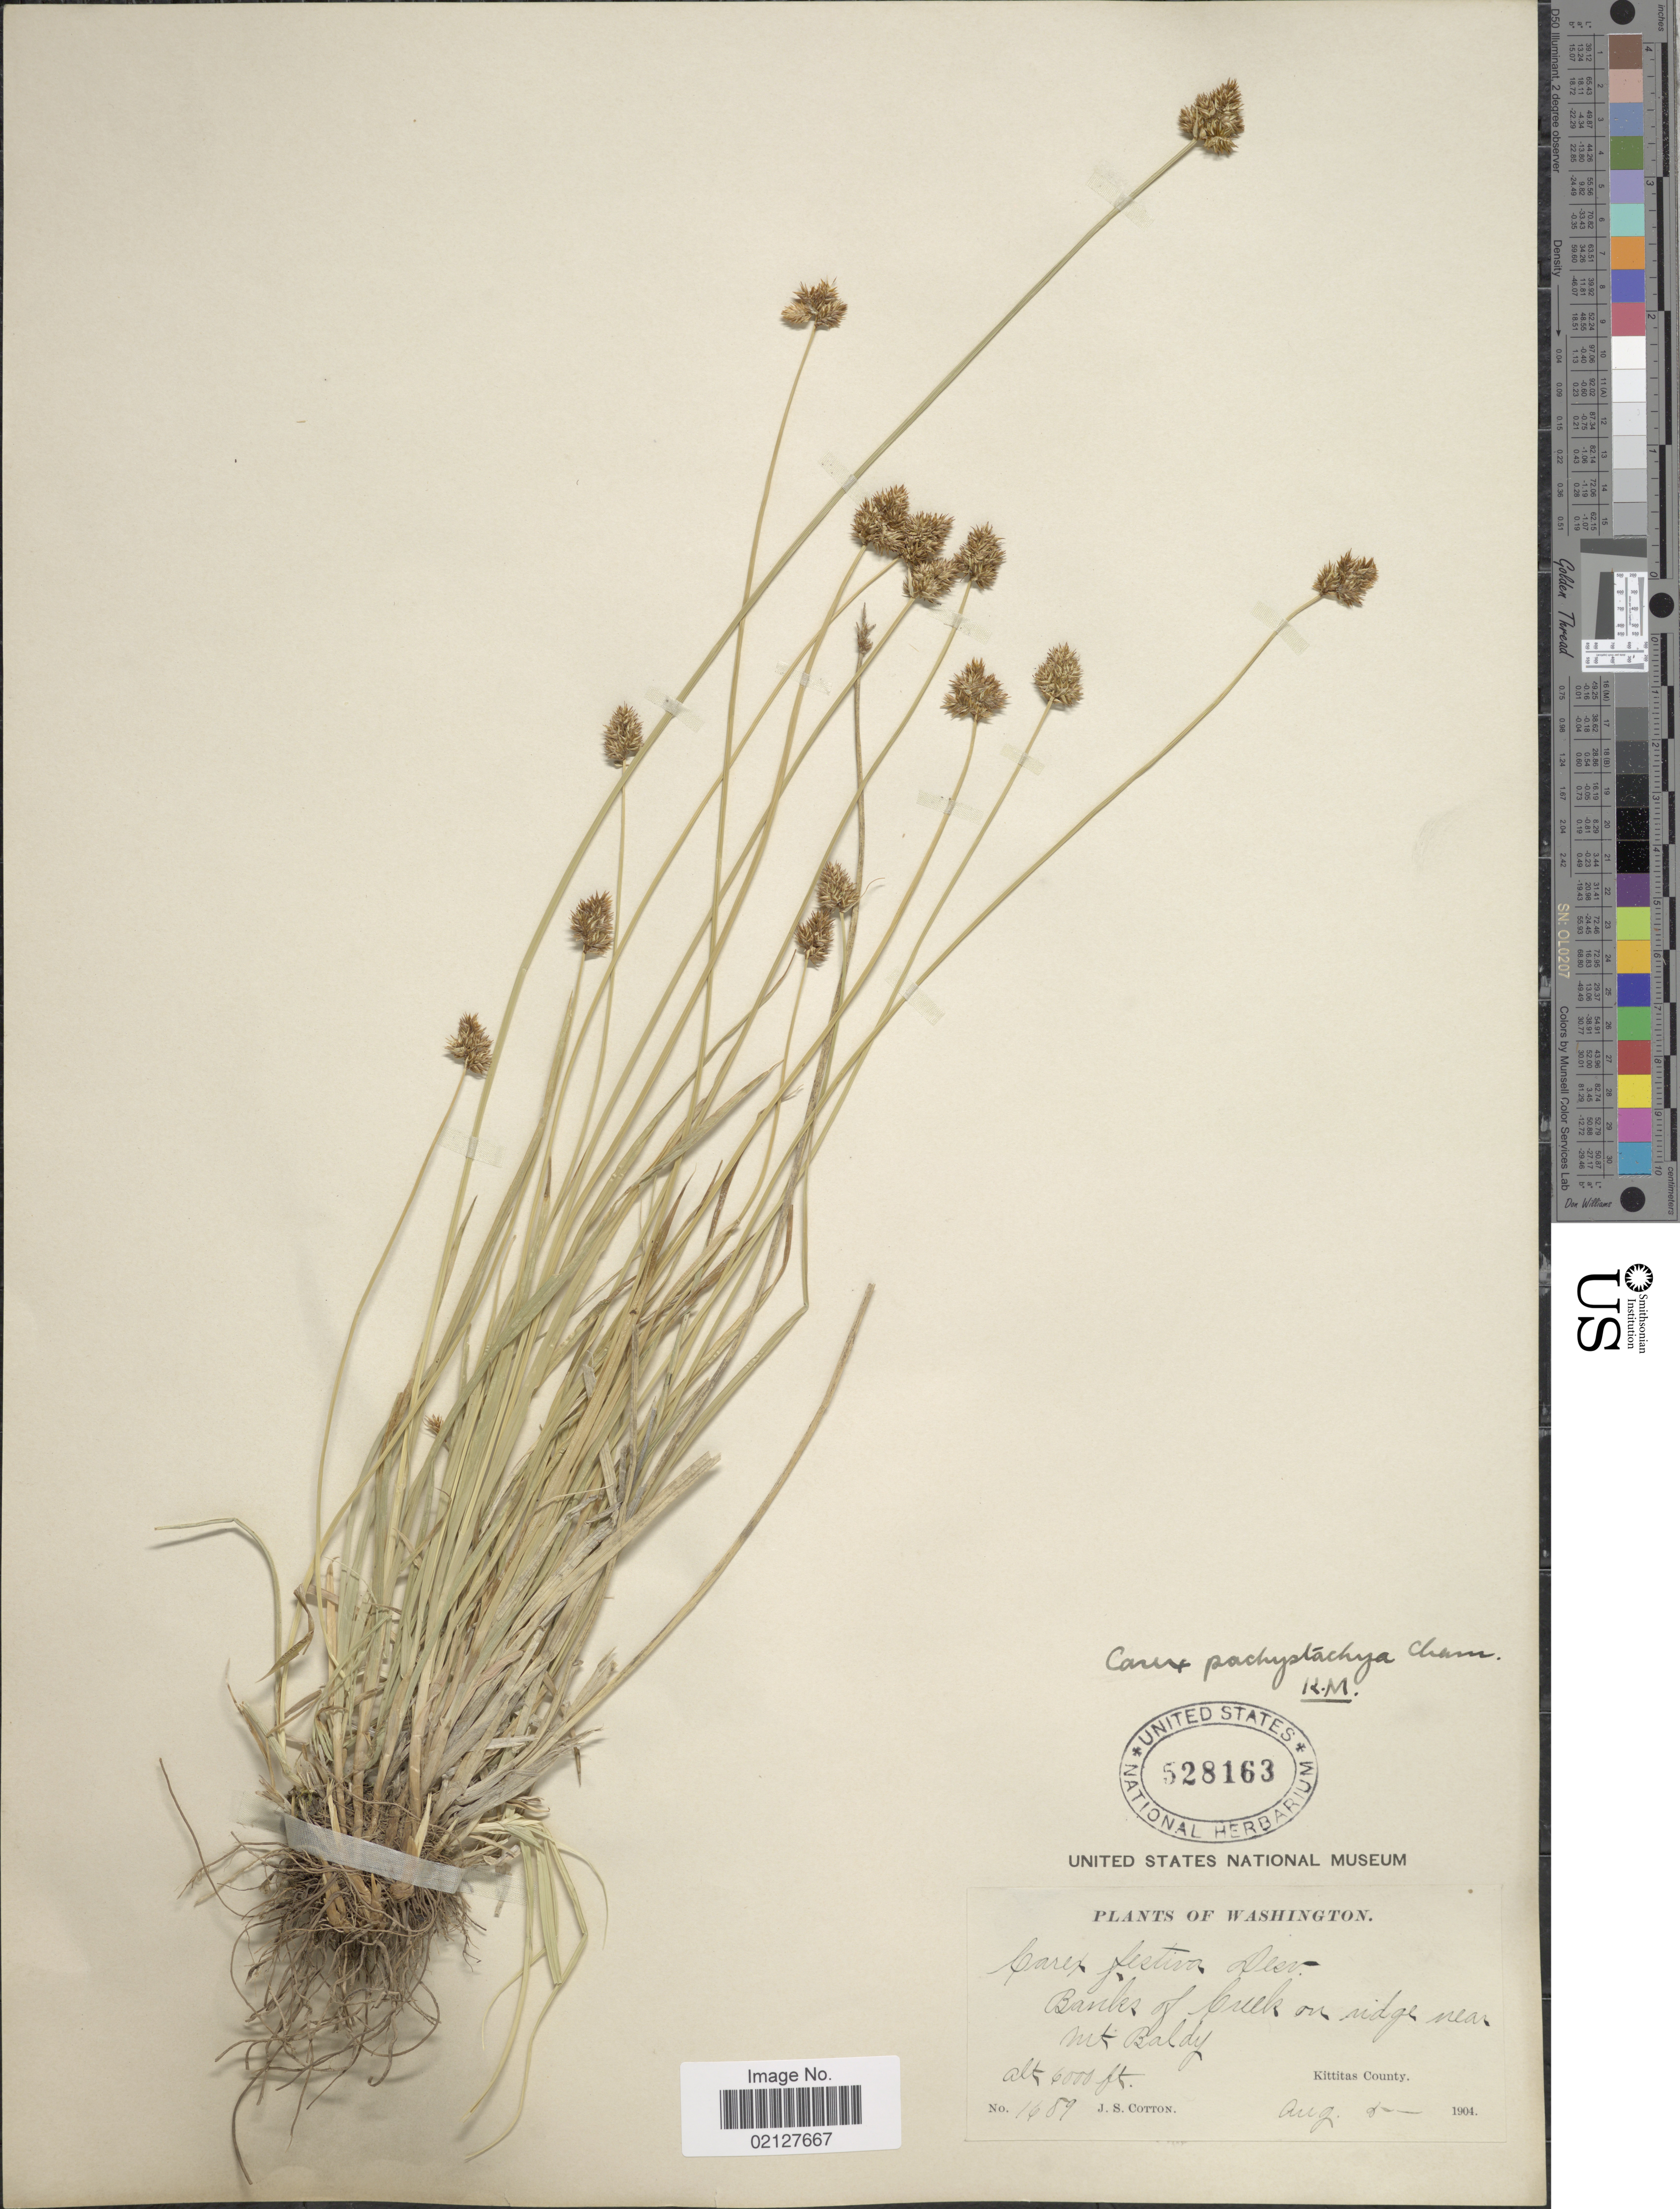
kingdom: Plantae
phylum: Tracheophyta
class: Liliopsida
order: Poales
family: Cyperaceae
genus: Carex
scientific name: Carex pachystachya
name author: Cham. ex Steud.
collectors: J. S. Cotton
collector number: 1689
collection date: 1904-08-05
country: United States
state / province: Washington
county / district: Kittitas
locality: Near Mt. Baldy, Kittitas County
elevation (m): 1829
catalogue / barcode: US 528163